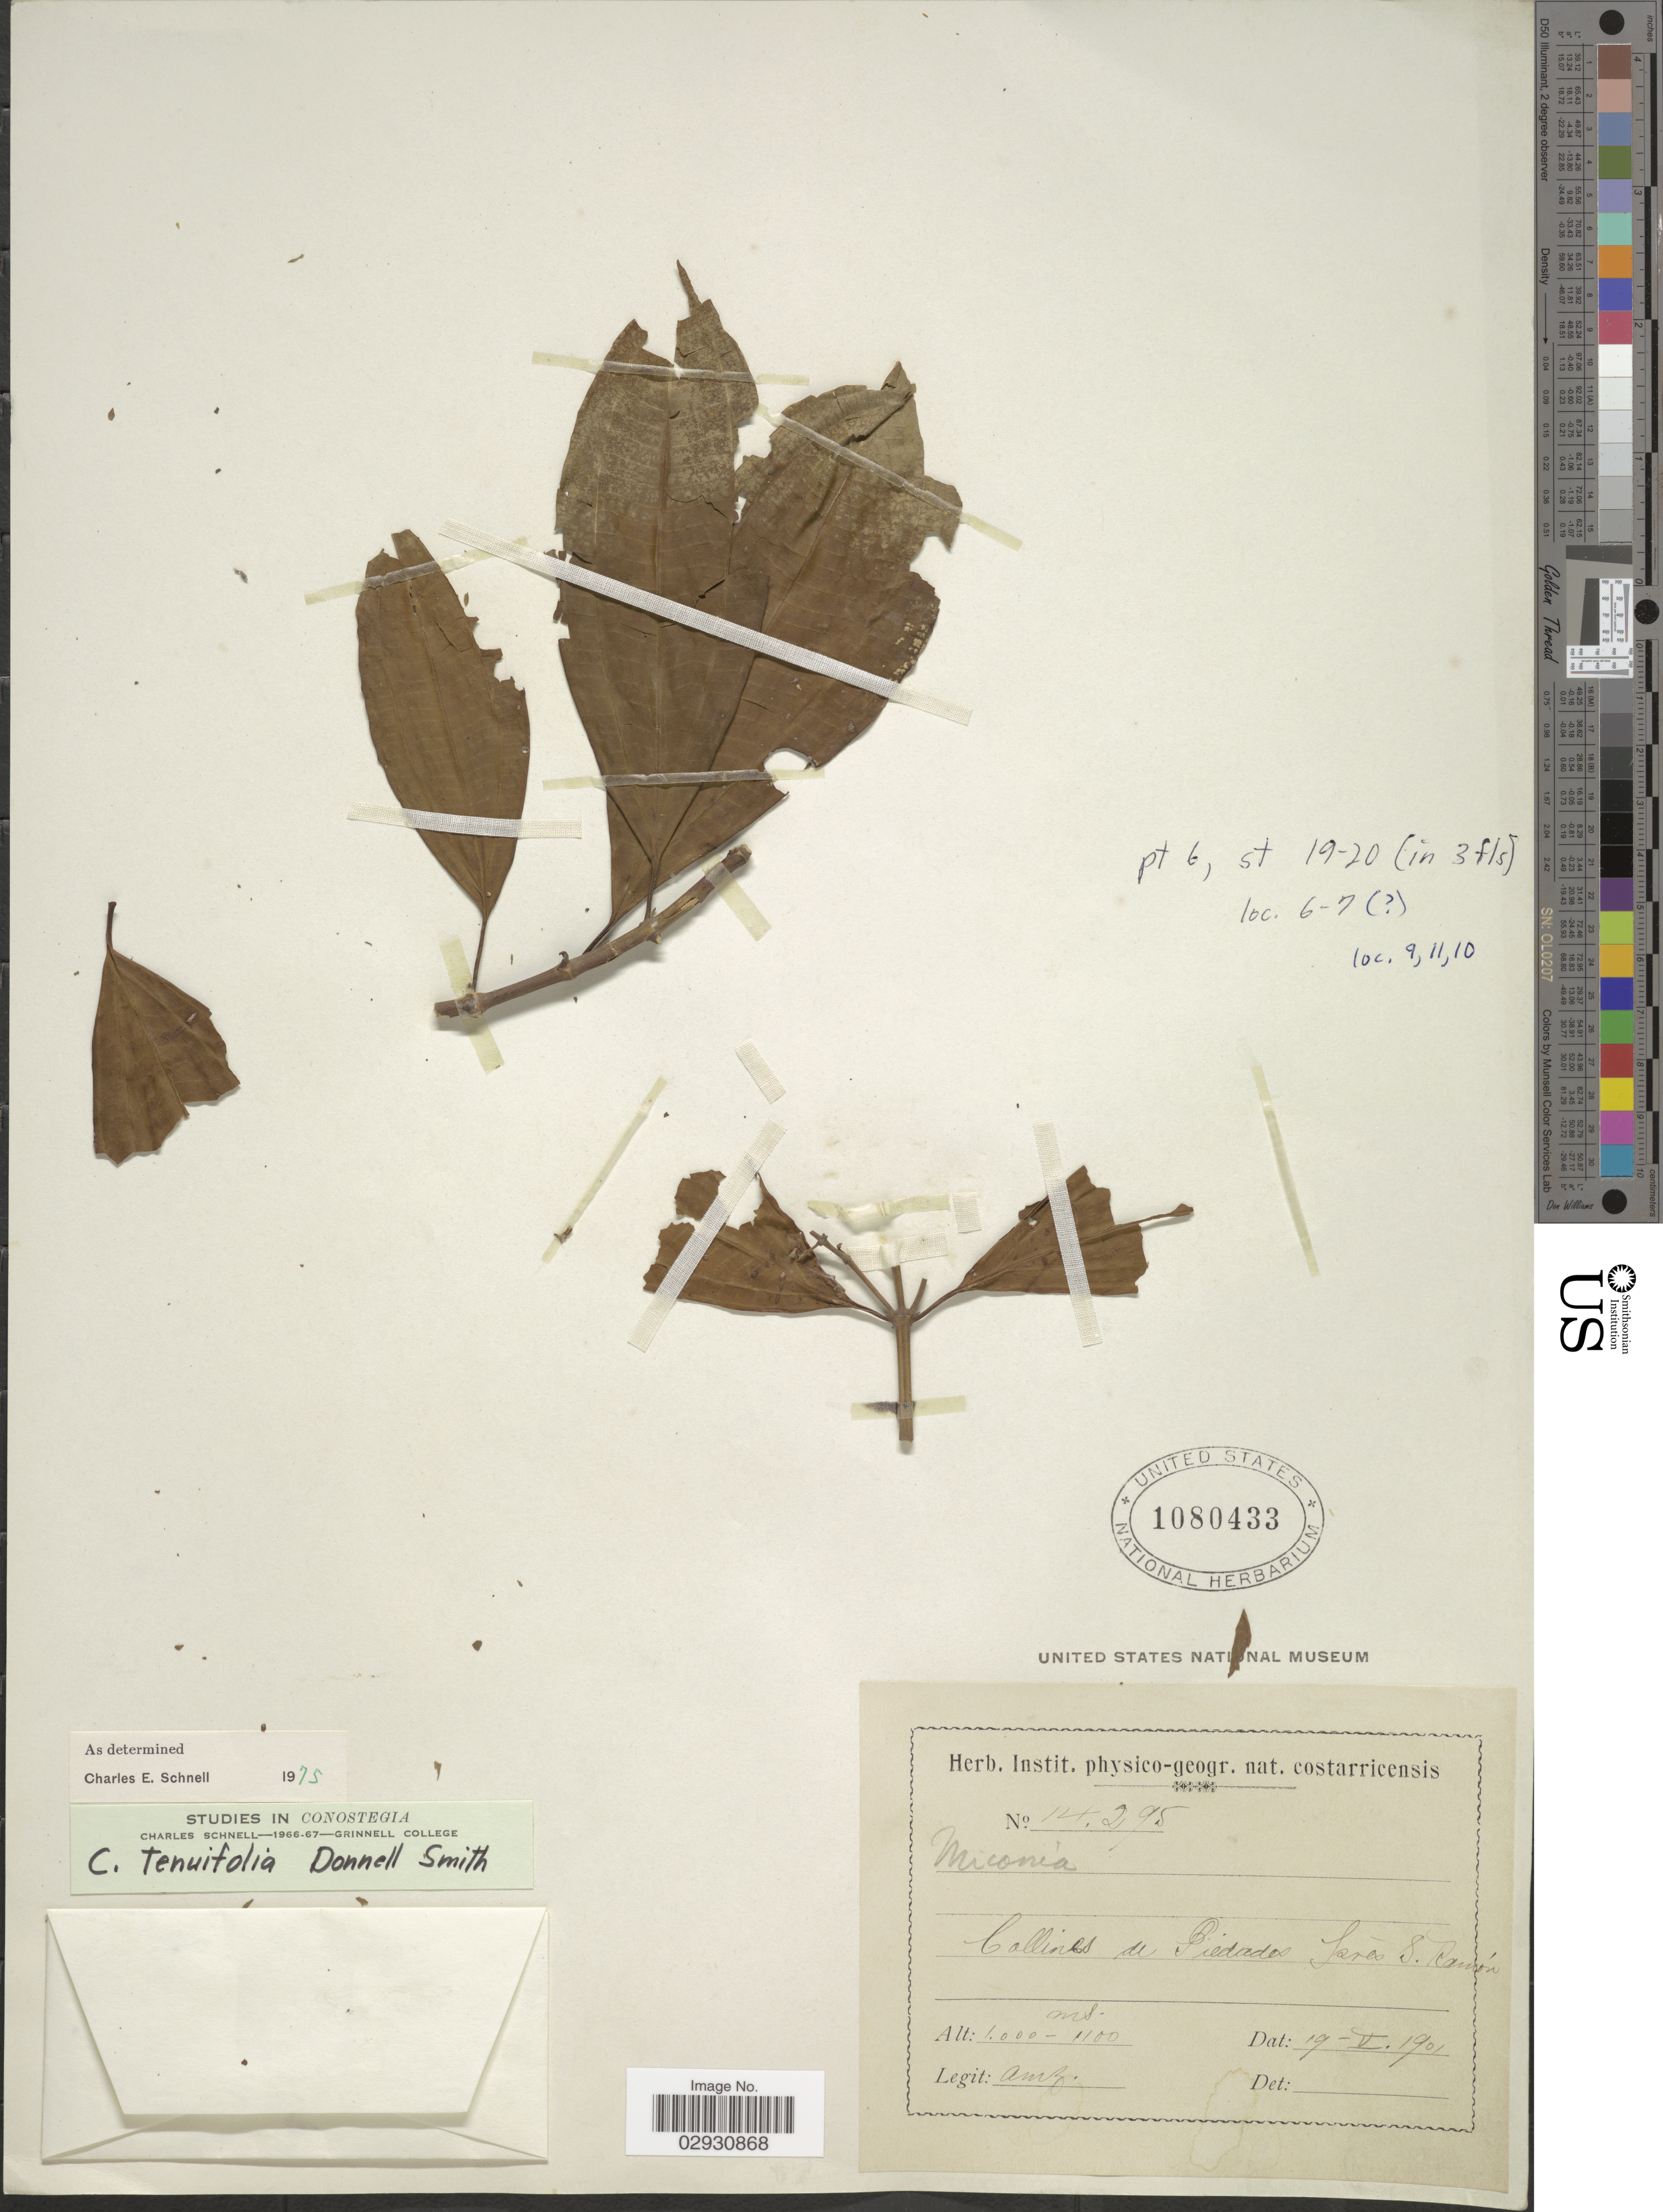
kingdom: Plantae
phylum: Tracheophyta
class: Magnoliopsida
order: Myrtales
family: Melastomataceae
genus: Conostegia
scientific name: Conostegia tenuifolia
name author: Donn. Sm.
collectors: A. Brenes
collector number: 14295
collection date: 1901-05-09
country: Costa Rica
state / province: Alajuela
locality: Collines du Piedades, Sarés S. Ramón.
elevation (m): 1000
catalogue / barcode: US 1080433